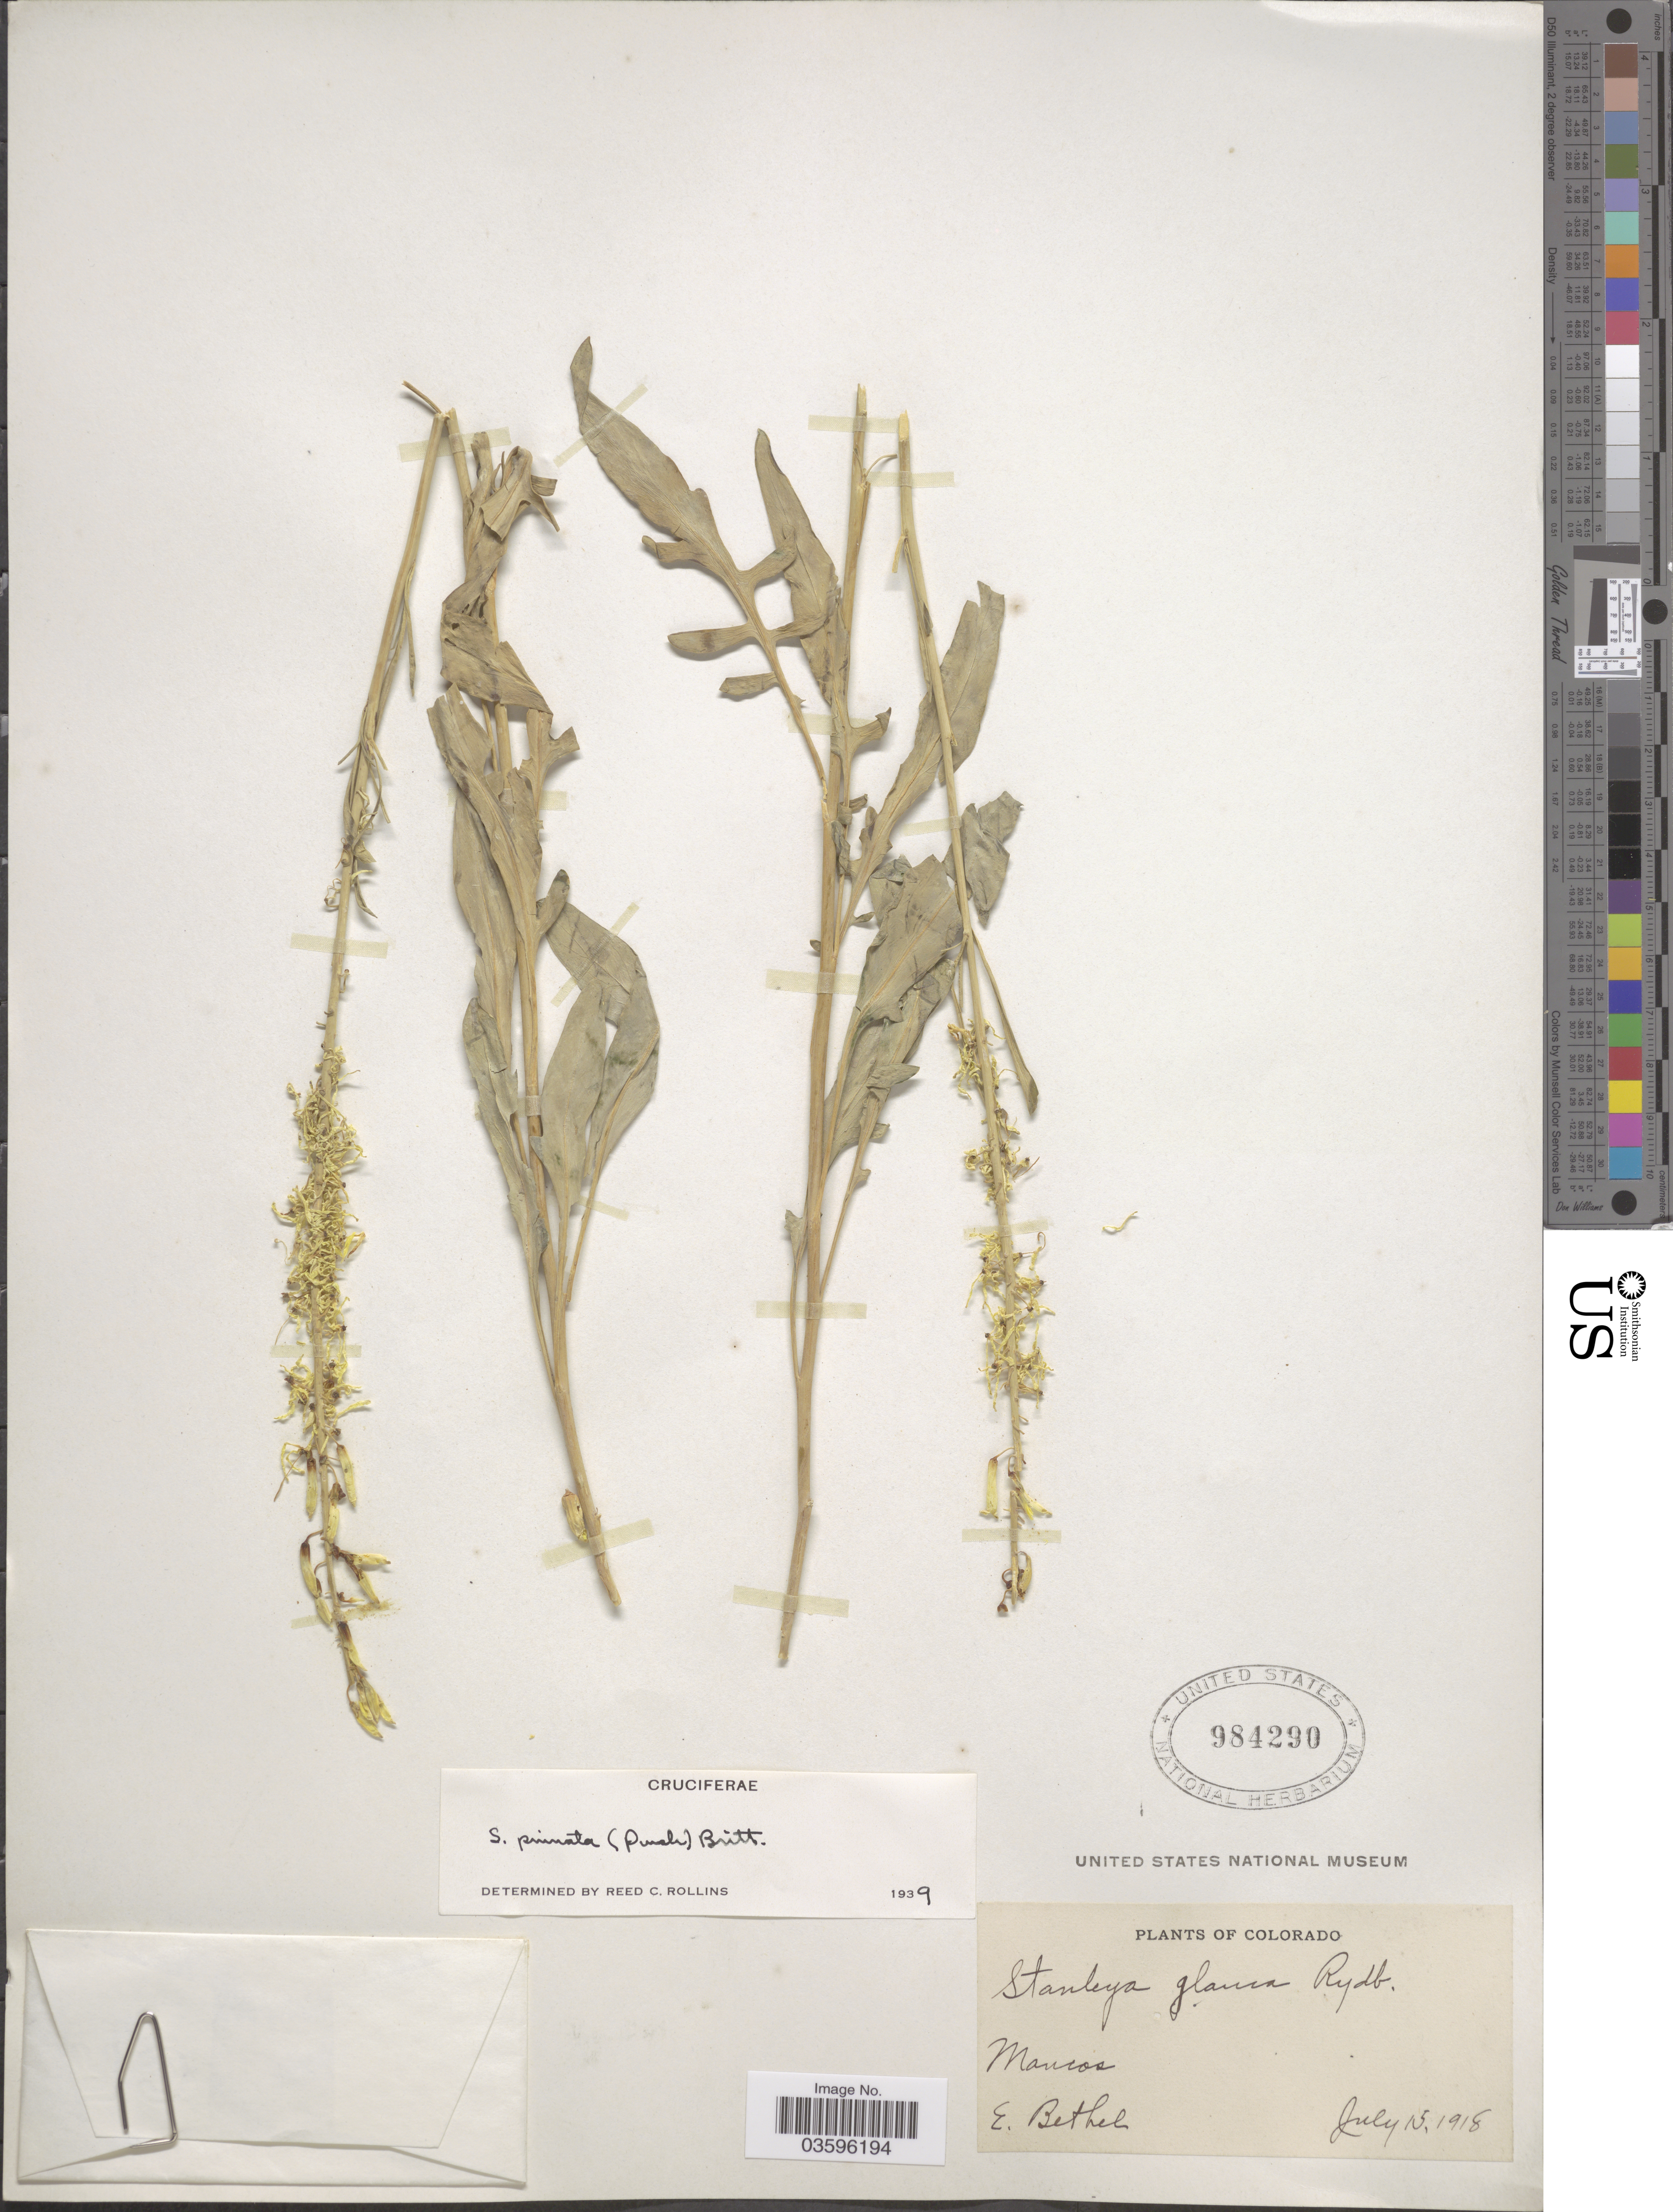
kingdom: Plantae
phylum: Tracheophyta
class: Magnoliopsida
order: Brassicales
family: Brassicaceae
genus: Stanleya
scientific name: Stanleya pinnata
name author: (Pursh) Britton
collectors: E. Bethel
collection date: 1918-07-15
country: United States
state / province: Colorado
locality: Mancos.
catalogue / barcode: US 984290